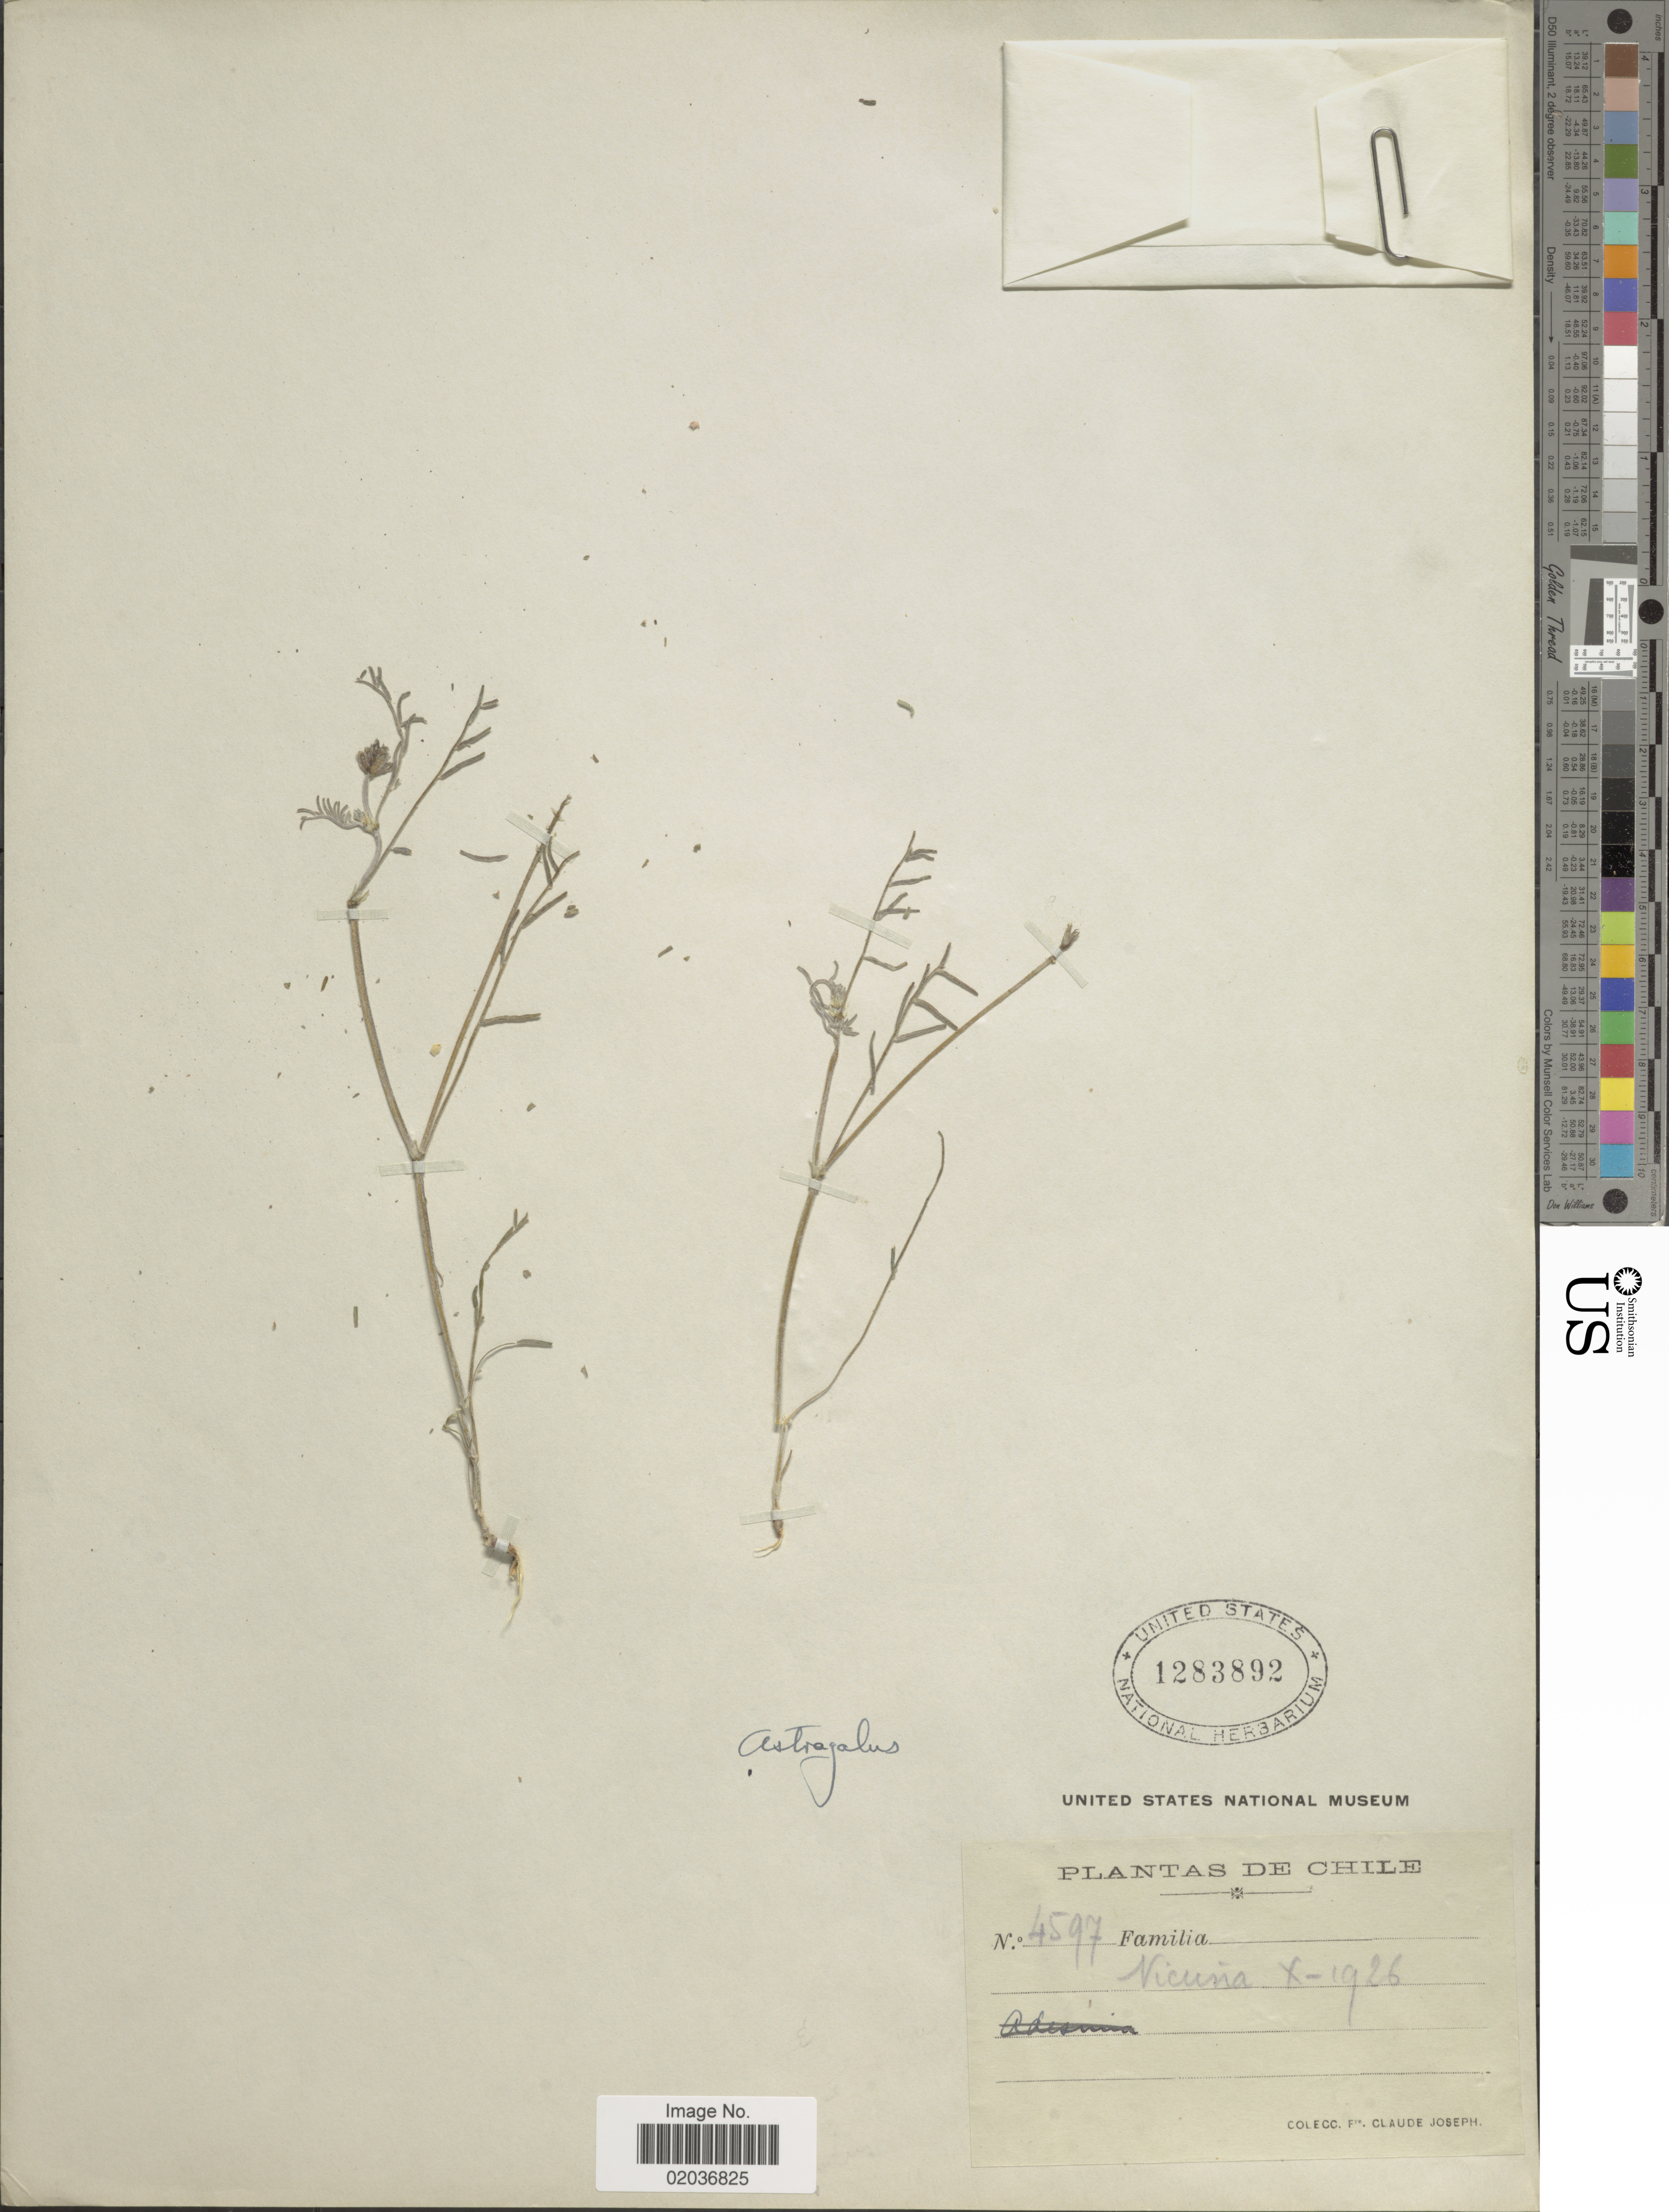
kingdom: Plantae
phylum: Tracheophyta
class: Magnoliopsida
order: Fabales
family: Fabaceae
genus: Astragalus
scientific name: Astragalus sp.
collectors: Bro. Claude-Joseph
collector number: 4597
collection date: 1926-10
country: Chile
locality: Vicuna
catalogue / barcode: US 1283892